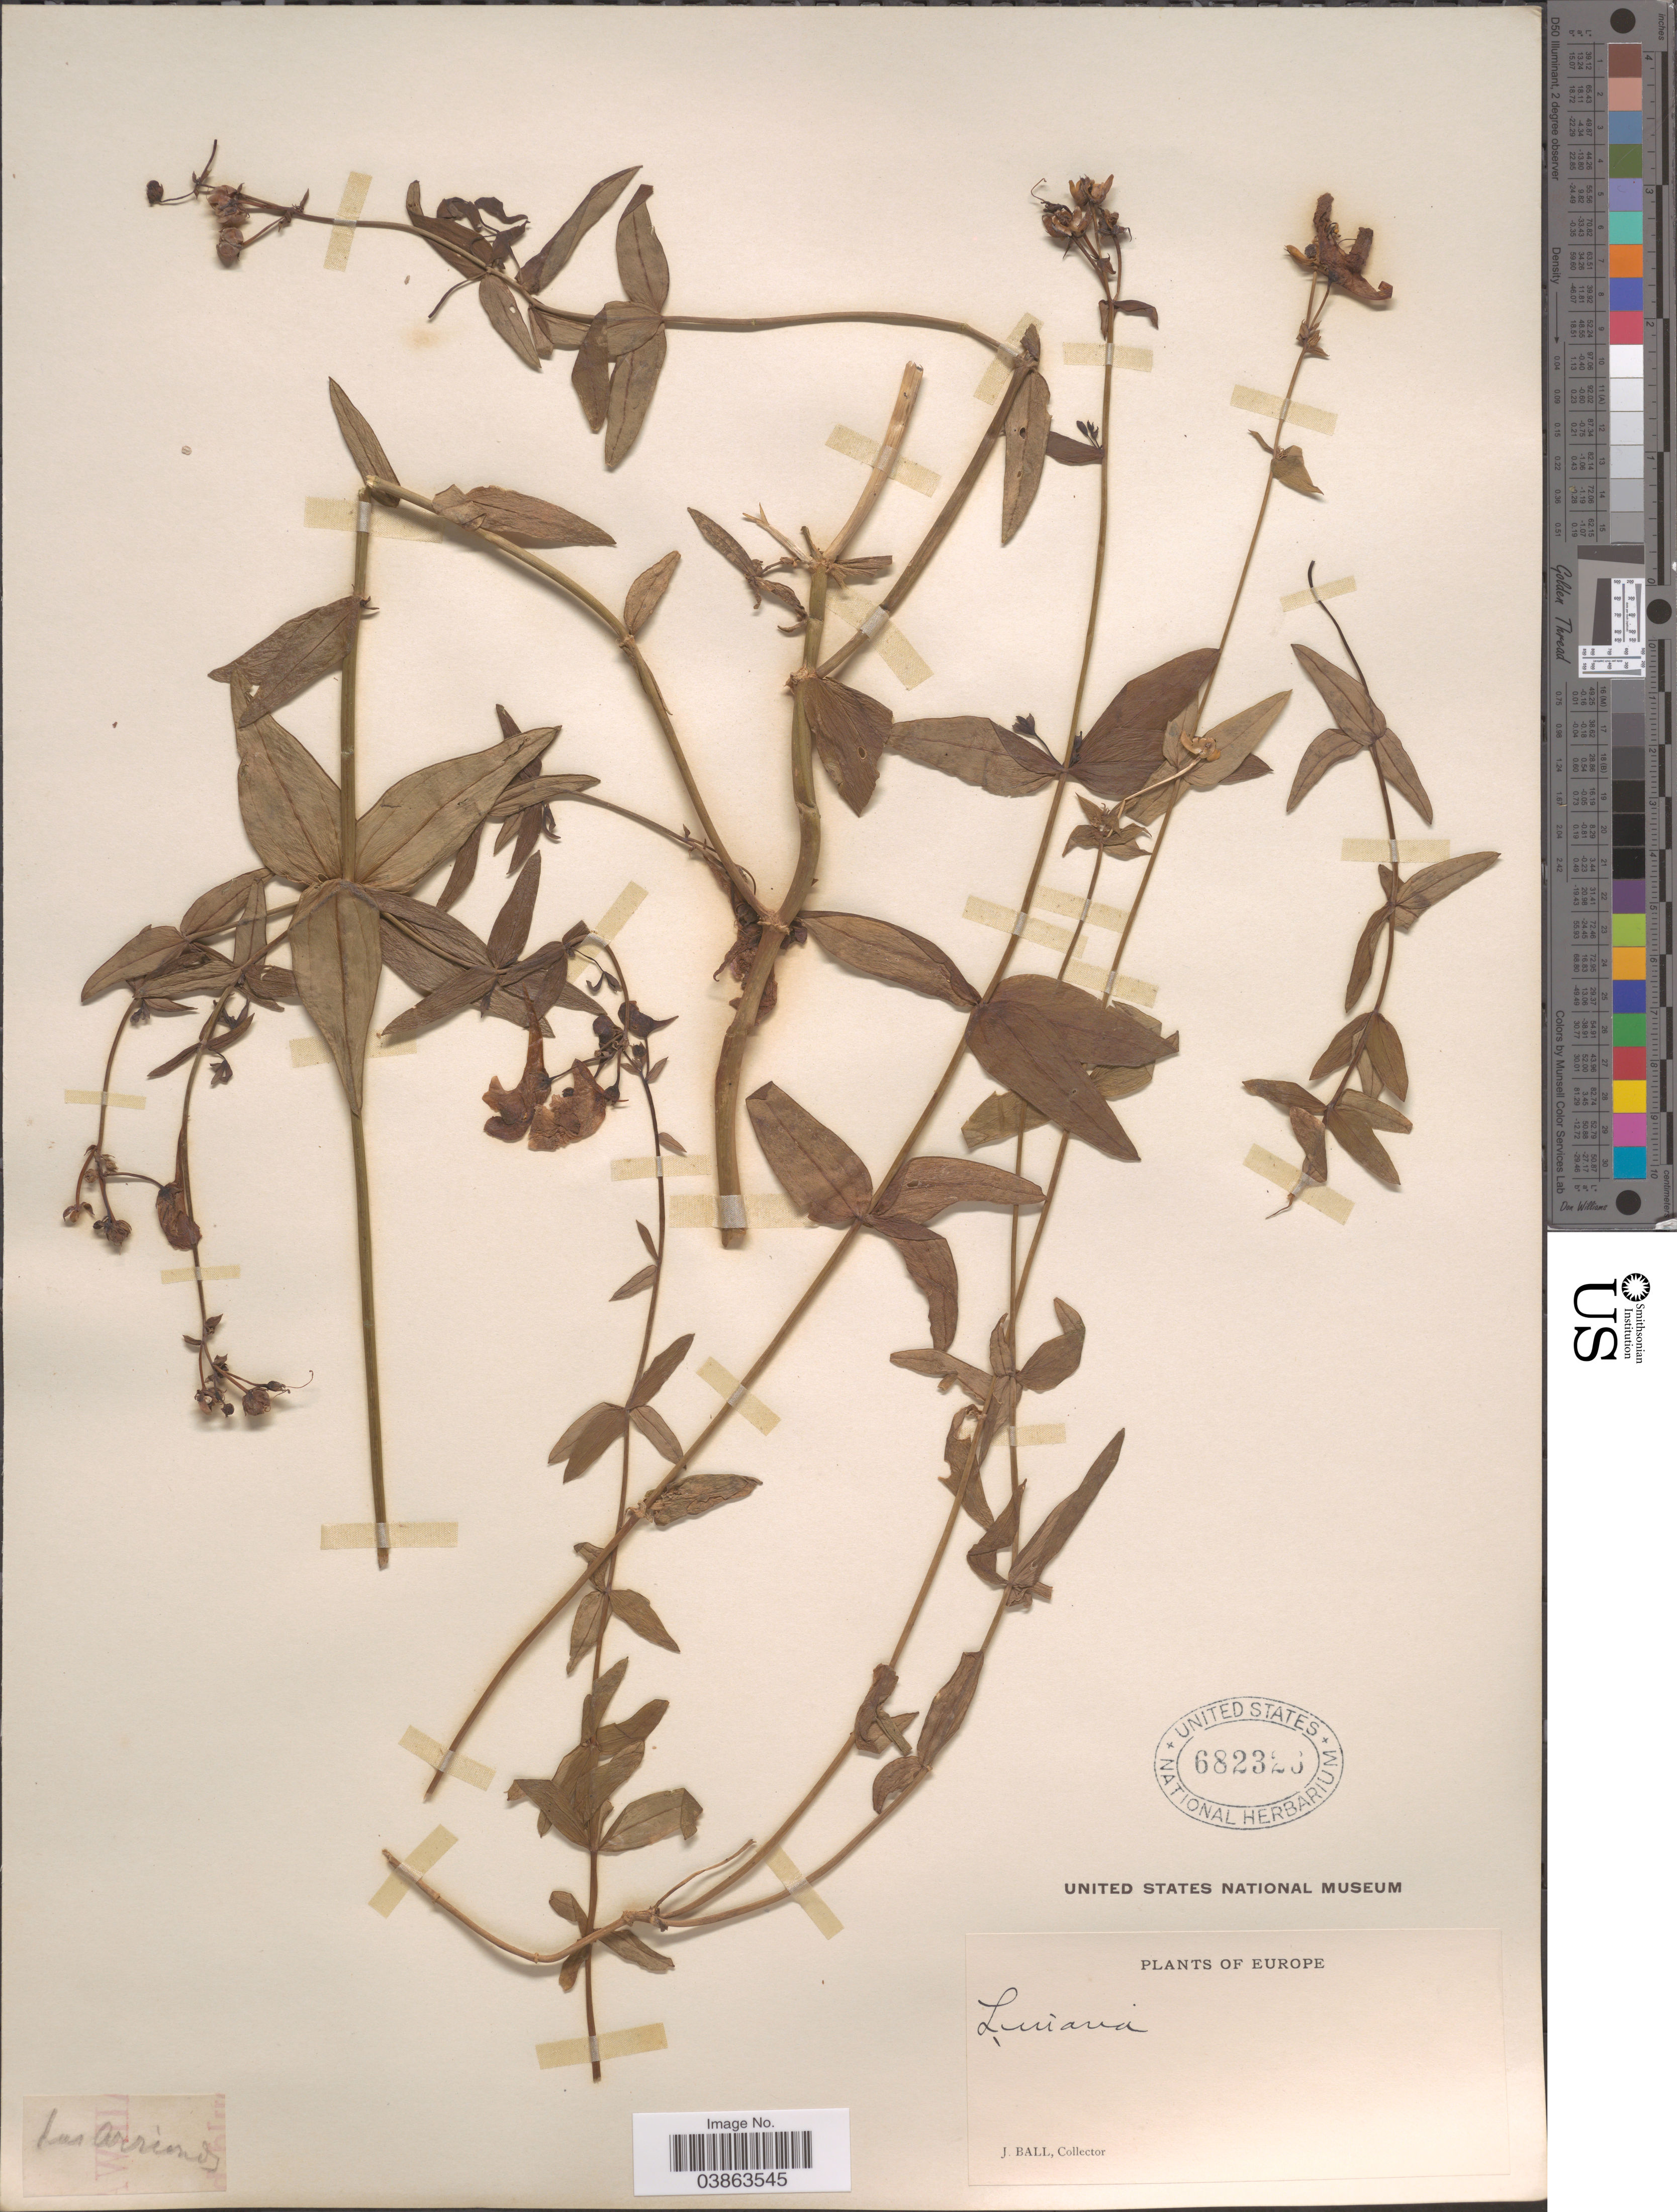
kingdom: Plantae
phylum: Tracheophyta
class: Magnoliopsida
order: Lamiales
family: Plantaginaceae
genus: Linaria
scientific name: Linaria sp.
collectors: J. Ball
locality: Europe.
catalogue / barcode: US 682323